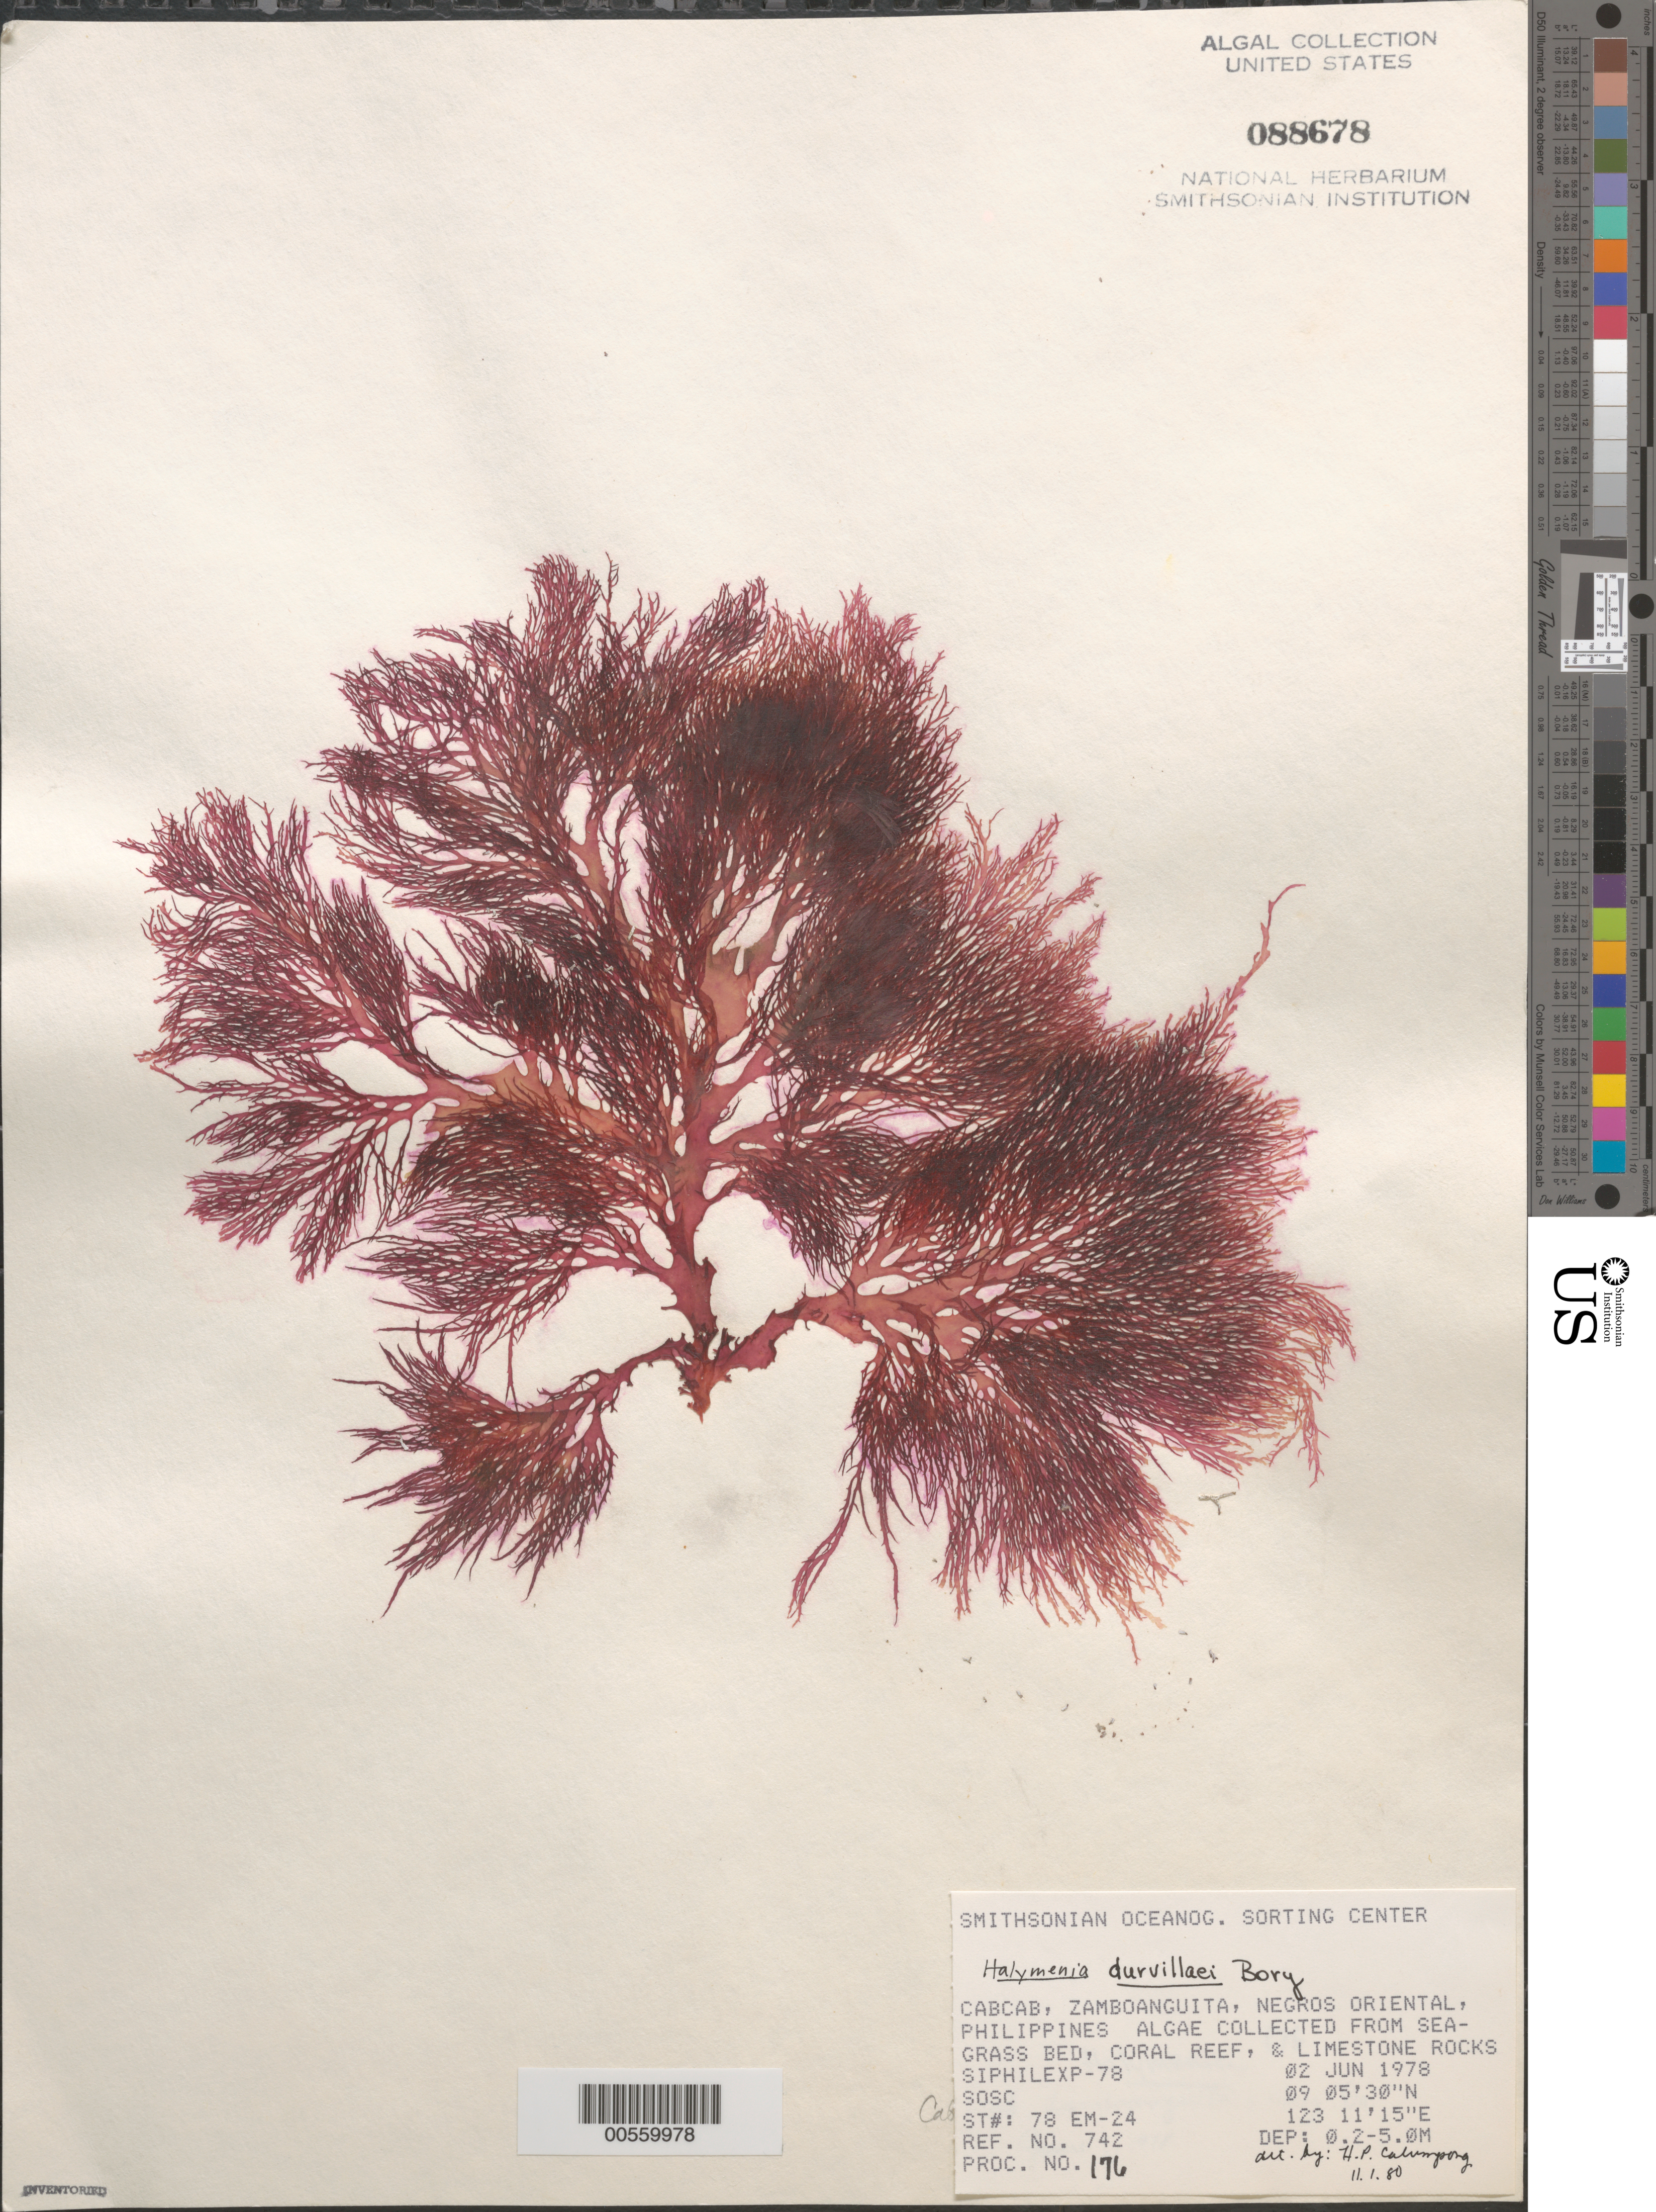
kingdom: Plantae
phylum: Rhodophyta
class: Florideophyceae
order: Halymeniales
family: Halymeniaceae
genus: Halymenia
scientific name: Halymenia durvillaei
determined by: Calumpong, H. P.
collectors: SOSC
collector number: Station 78 Em-24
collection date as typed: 02 Jun 1978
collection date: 1978-06-02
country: Philippines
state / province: Central Visayas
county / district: Negros Oriental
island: Negros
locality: Cabcab, Zamboanguita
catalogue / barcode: US 88678